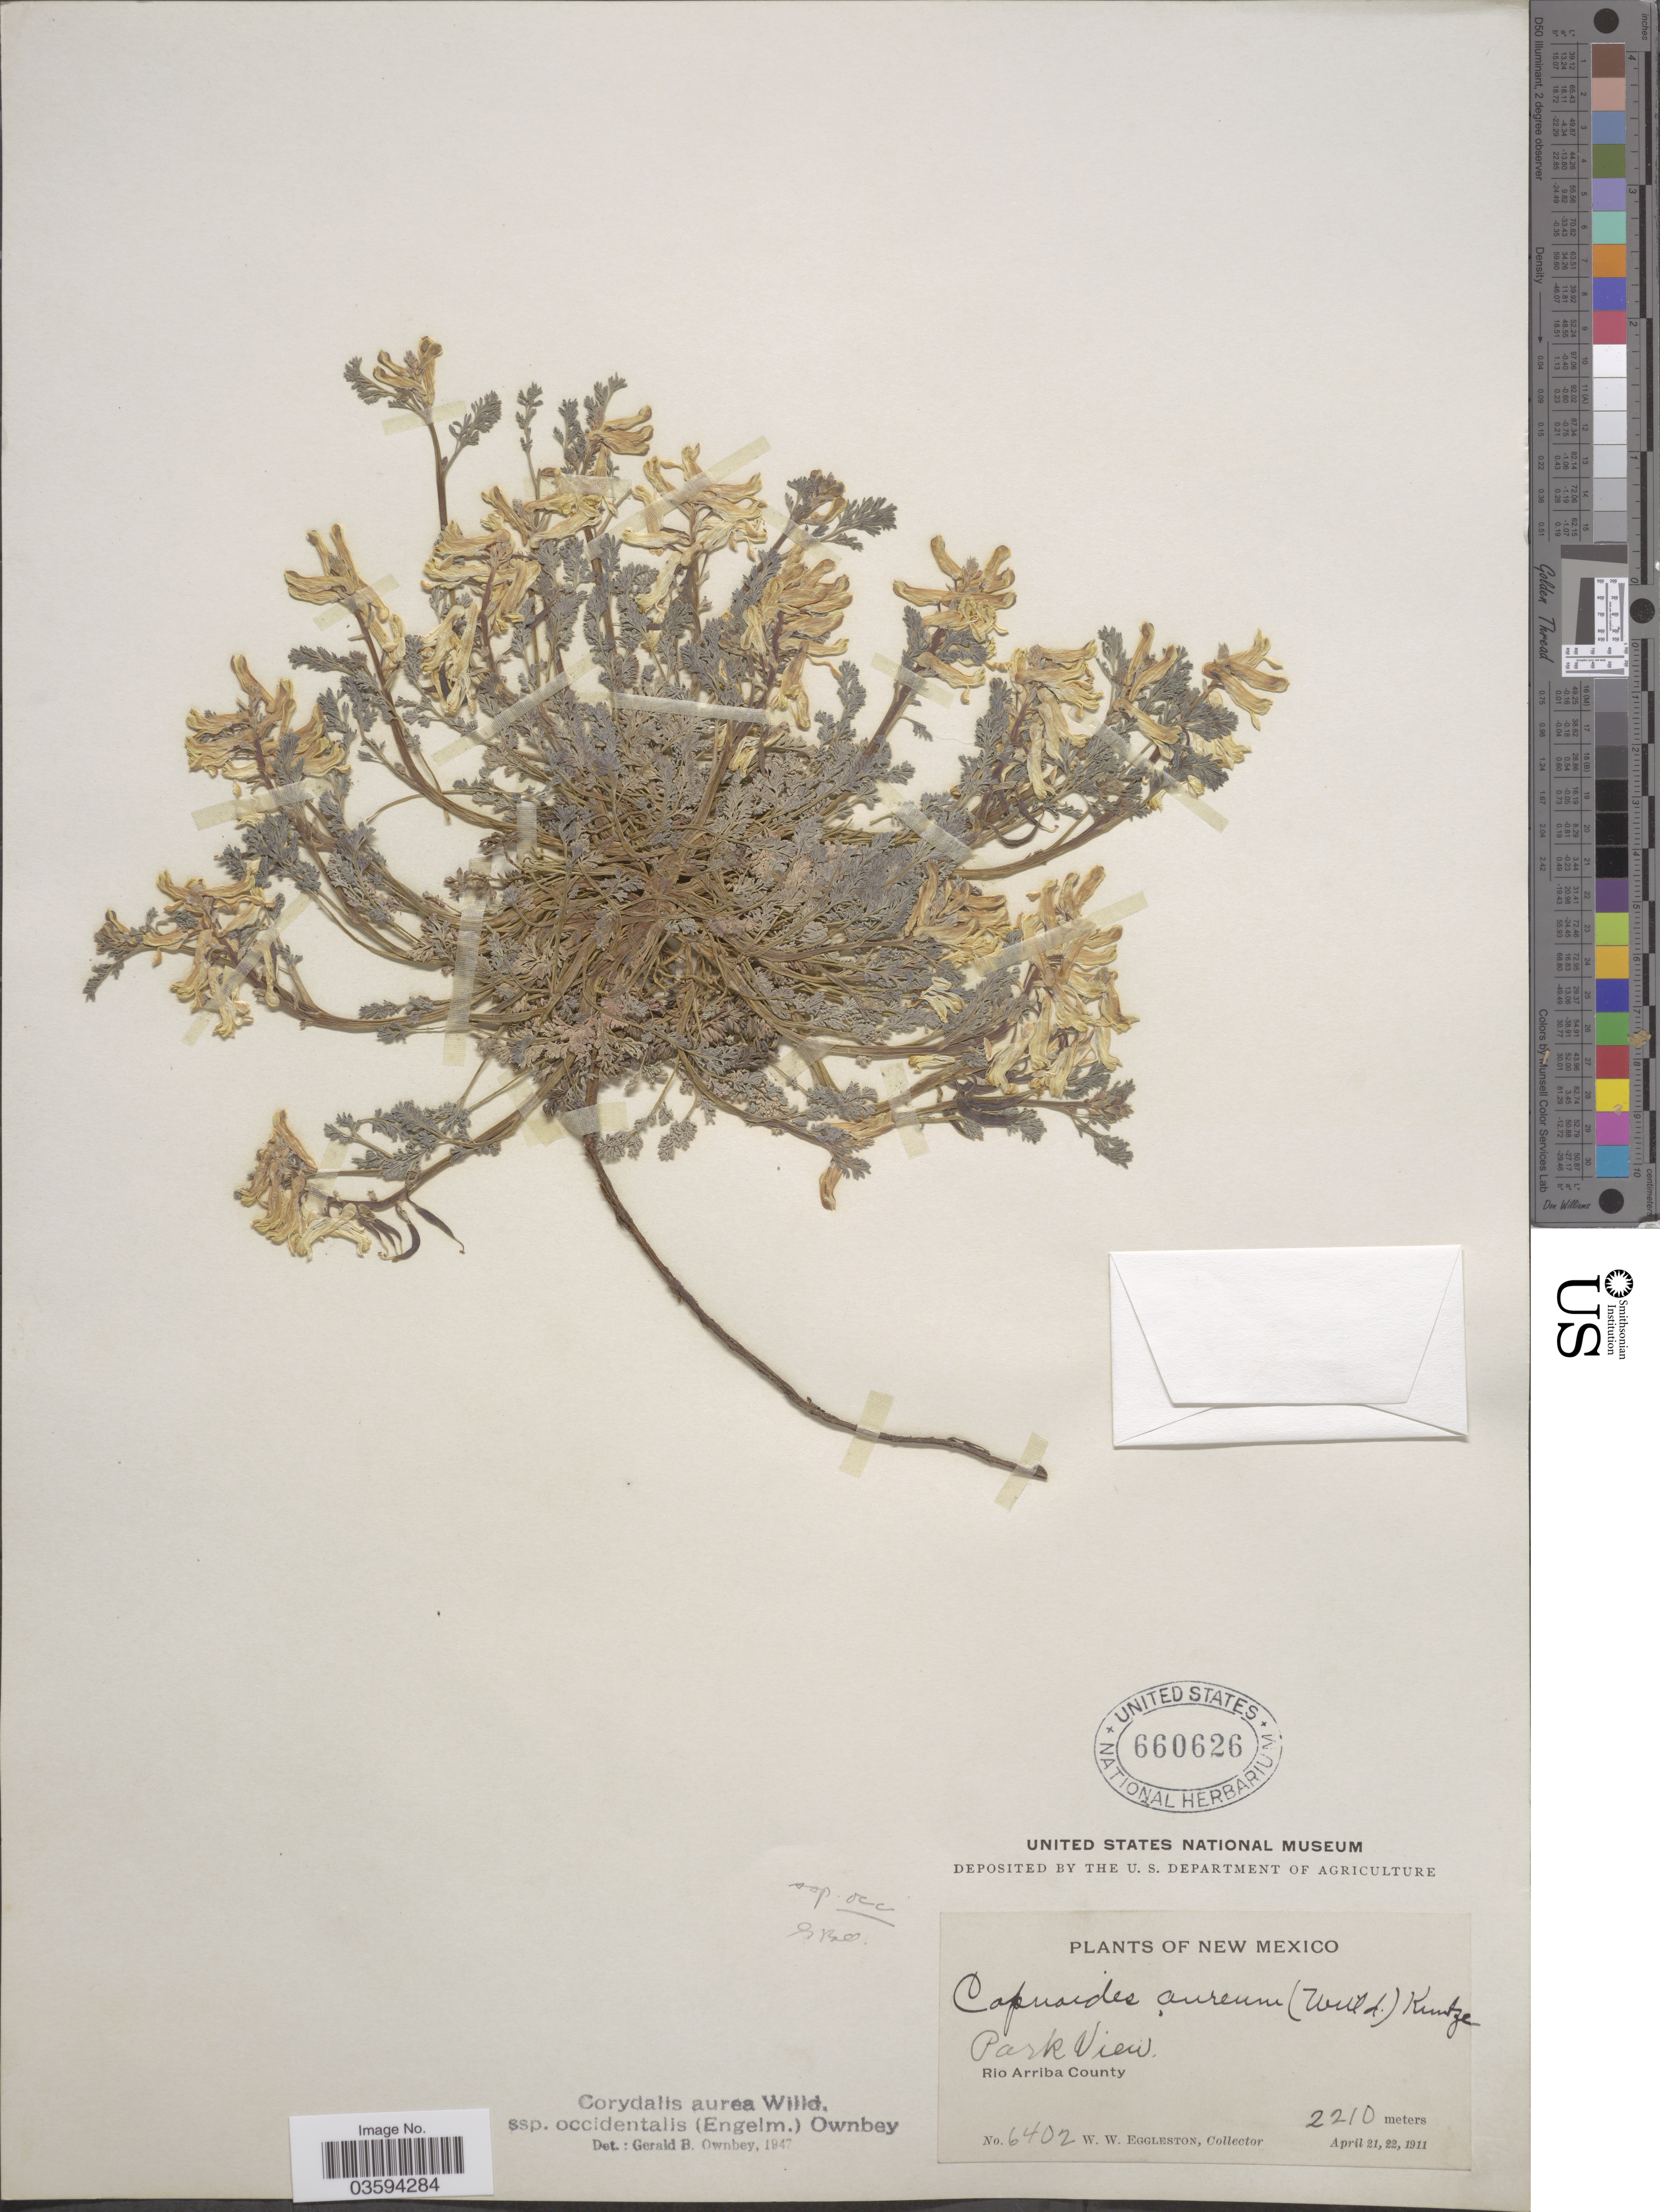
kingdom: Plantae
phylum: Tracheophyta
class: Magnoliopsida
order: Ranunculales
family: Papaveraceae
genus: Corydalis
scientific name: Corydalis aurea subsp. occidentalis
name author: Willd.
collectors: W. W. Eggleston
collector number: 6402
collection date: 1911-04-21/1911-04-22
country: United States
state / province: New Mexico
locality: Park View, Rio Arriba County.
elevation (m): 2210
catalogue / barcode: US 660626